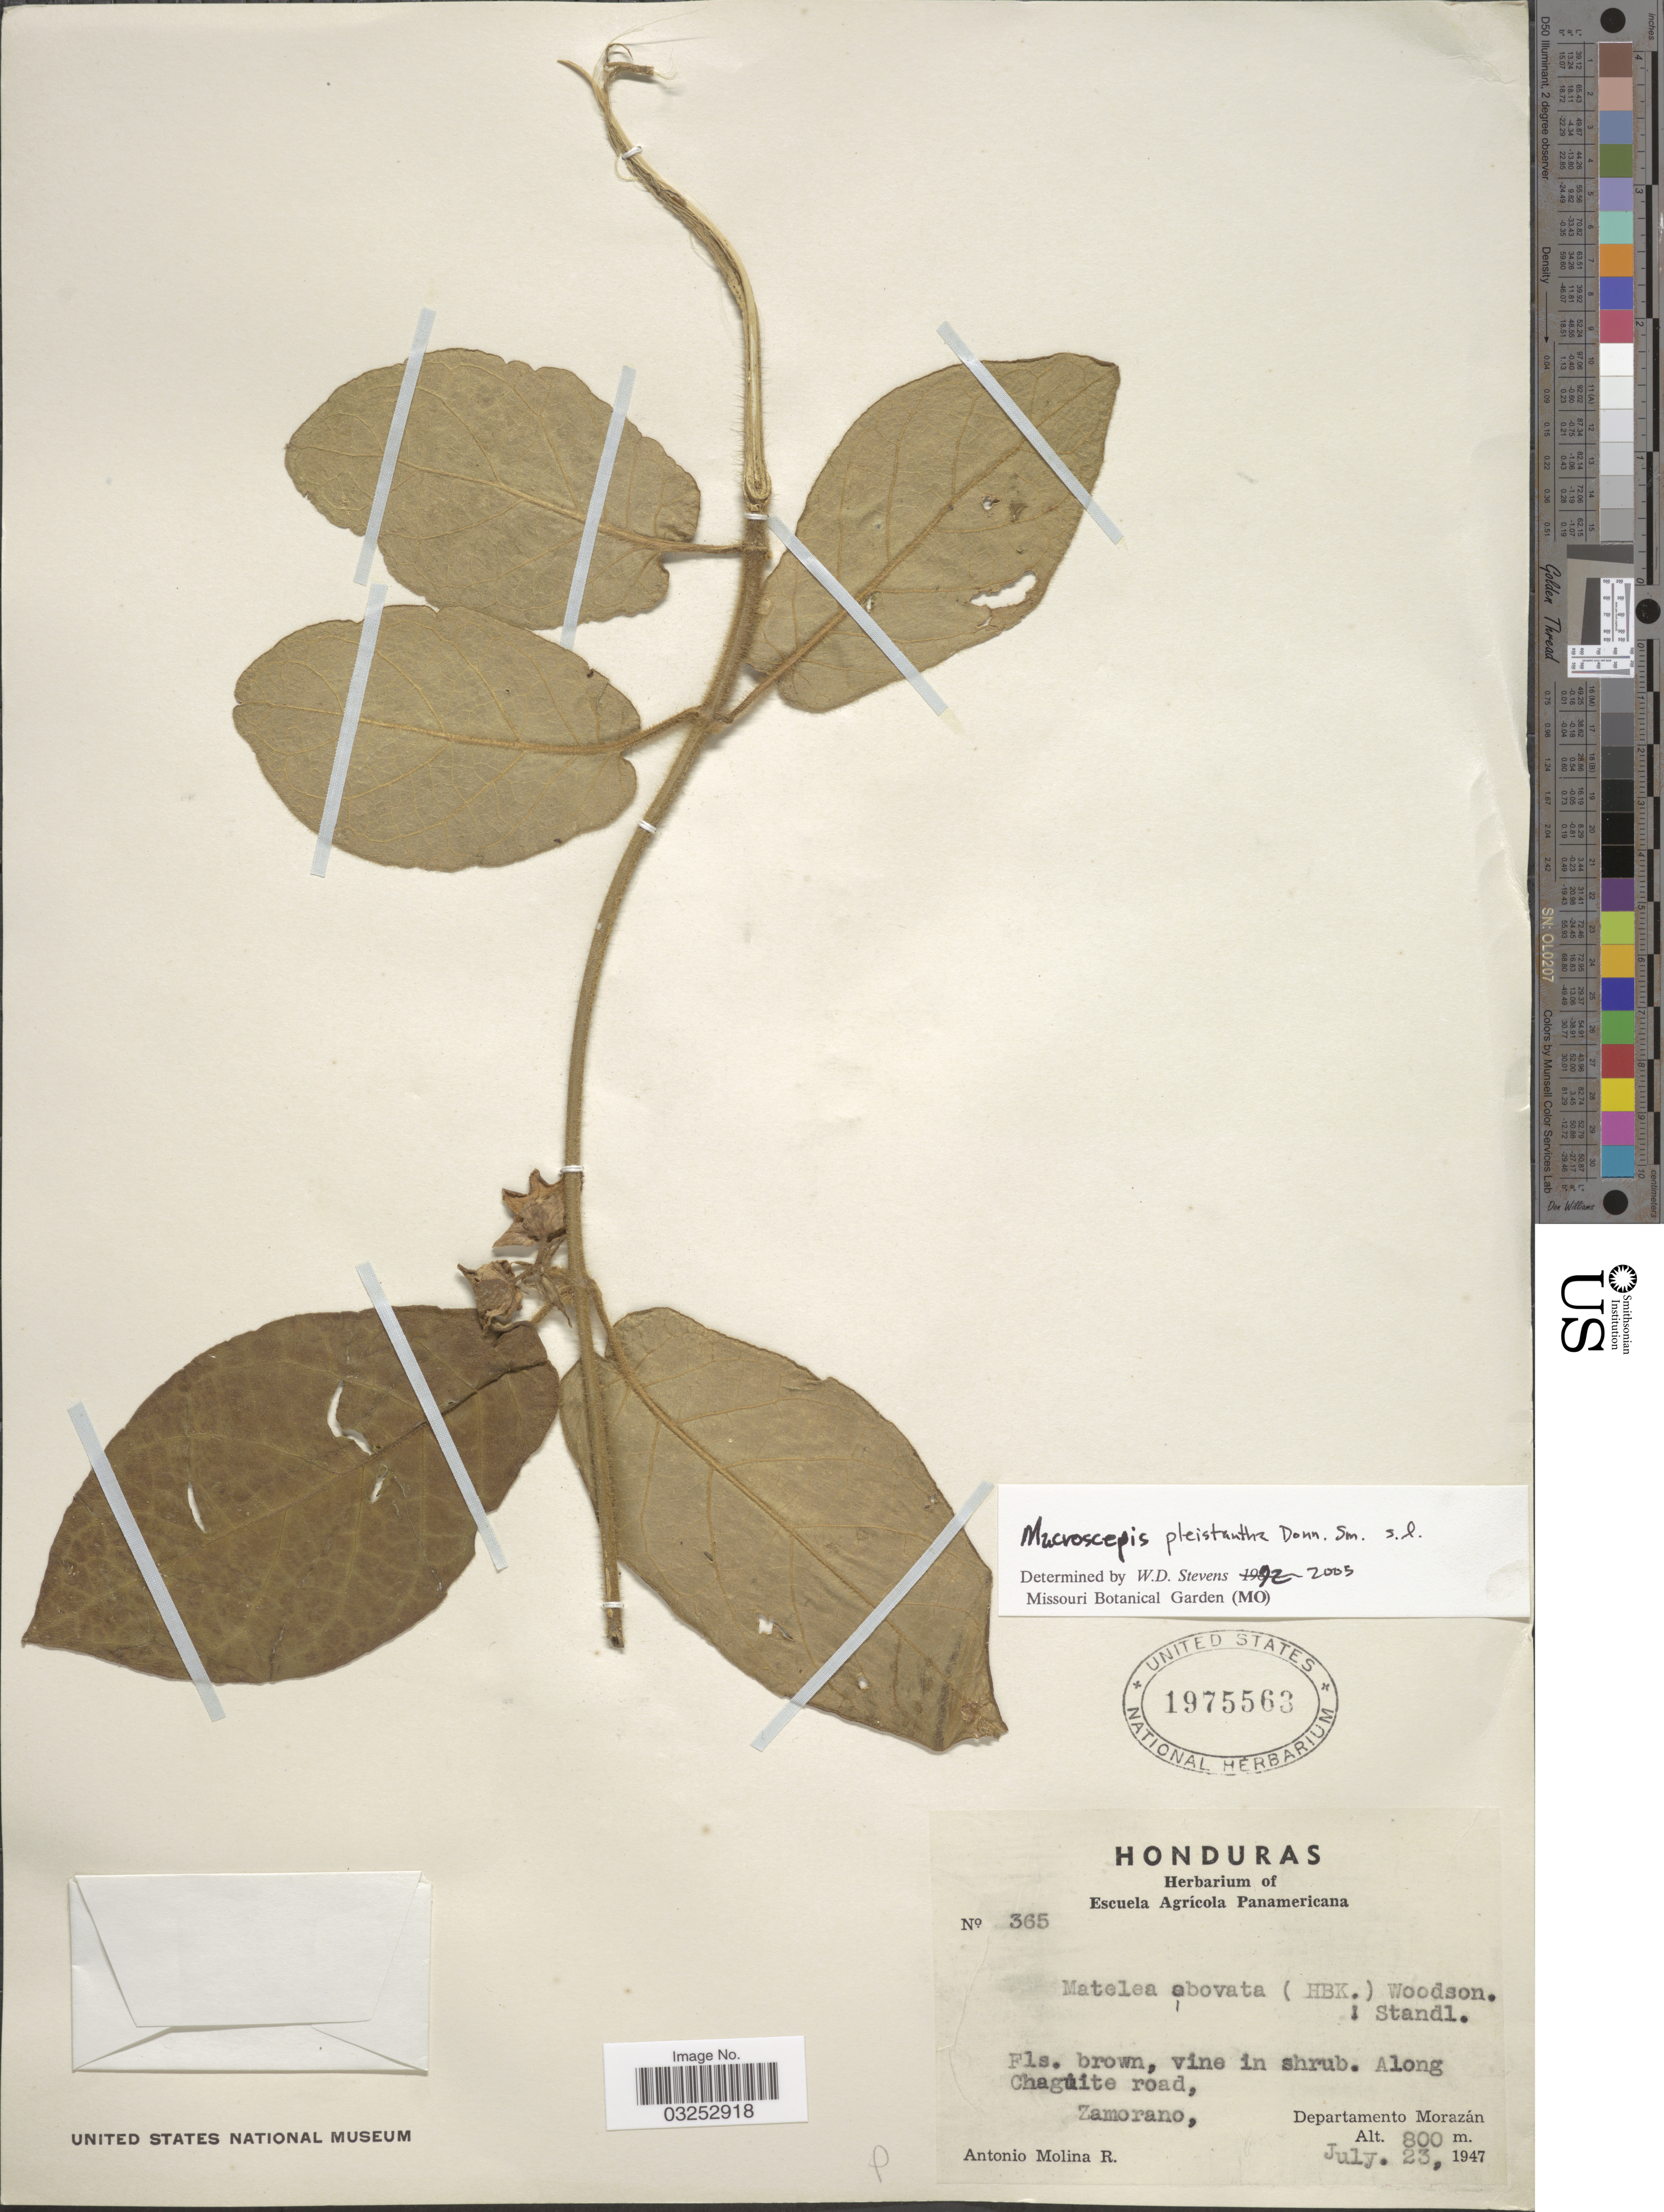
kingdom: Plantae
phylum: Tracheophyta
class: Magnoliopsida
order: Gentianales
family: Apocynaceae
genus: Macroscepis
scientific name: Macroscepis pleistantha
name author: Donn. Sm.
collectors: A. Molina R.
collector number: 365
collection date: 1947-07-23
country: Honduras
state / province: Fco. Morazán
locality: Along Chaguite road, Zamorano, Departamento Morazán.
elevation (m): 800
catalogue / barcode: US 1975563